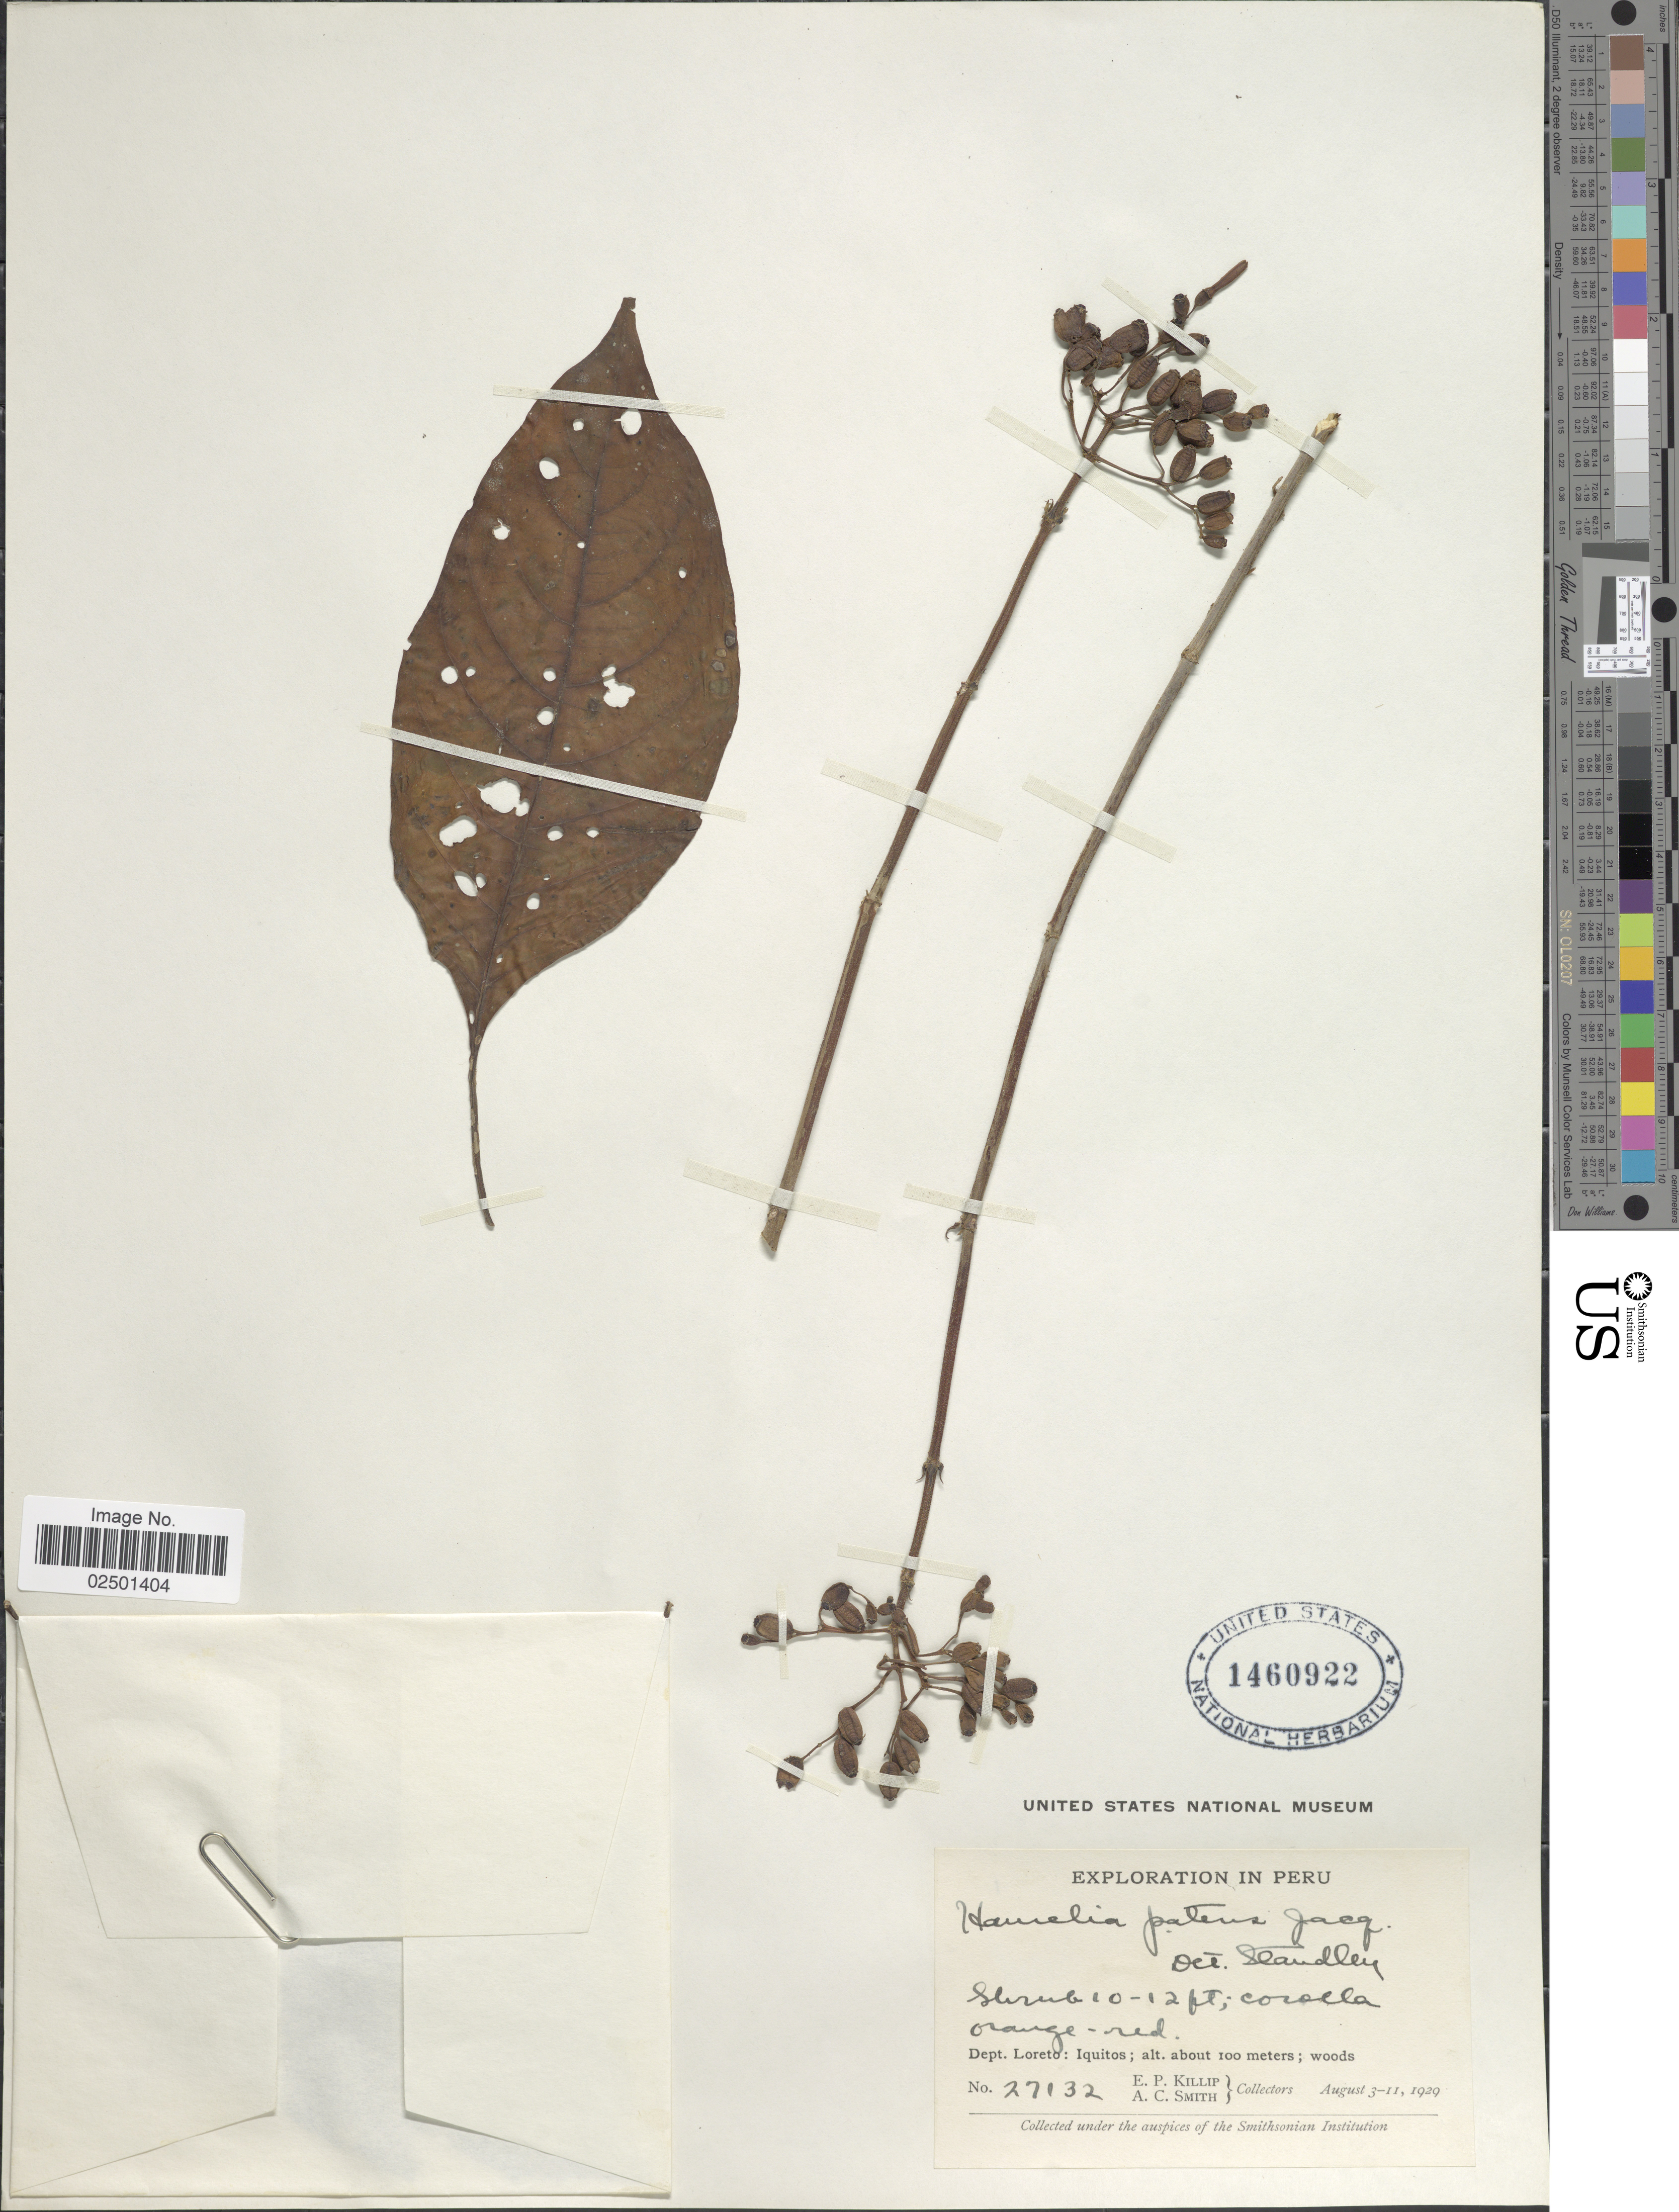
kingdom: Plantae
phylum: Tracheophyta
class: Magnoliopsida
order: Gentianales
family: Rubiaceae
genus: Hamelia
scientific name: Hamelia patens var. patens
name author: Jacq.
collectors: E. P. Killip & A. C. Smith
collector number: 27132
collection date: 1929-08-03/1929-08-11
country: Peru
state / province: Loreto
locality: Dept. Loreto: Iquitos.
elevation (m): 100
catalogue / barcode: US 1460922